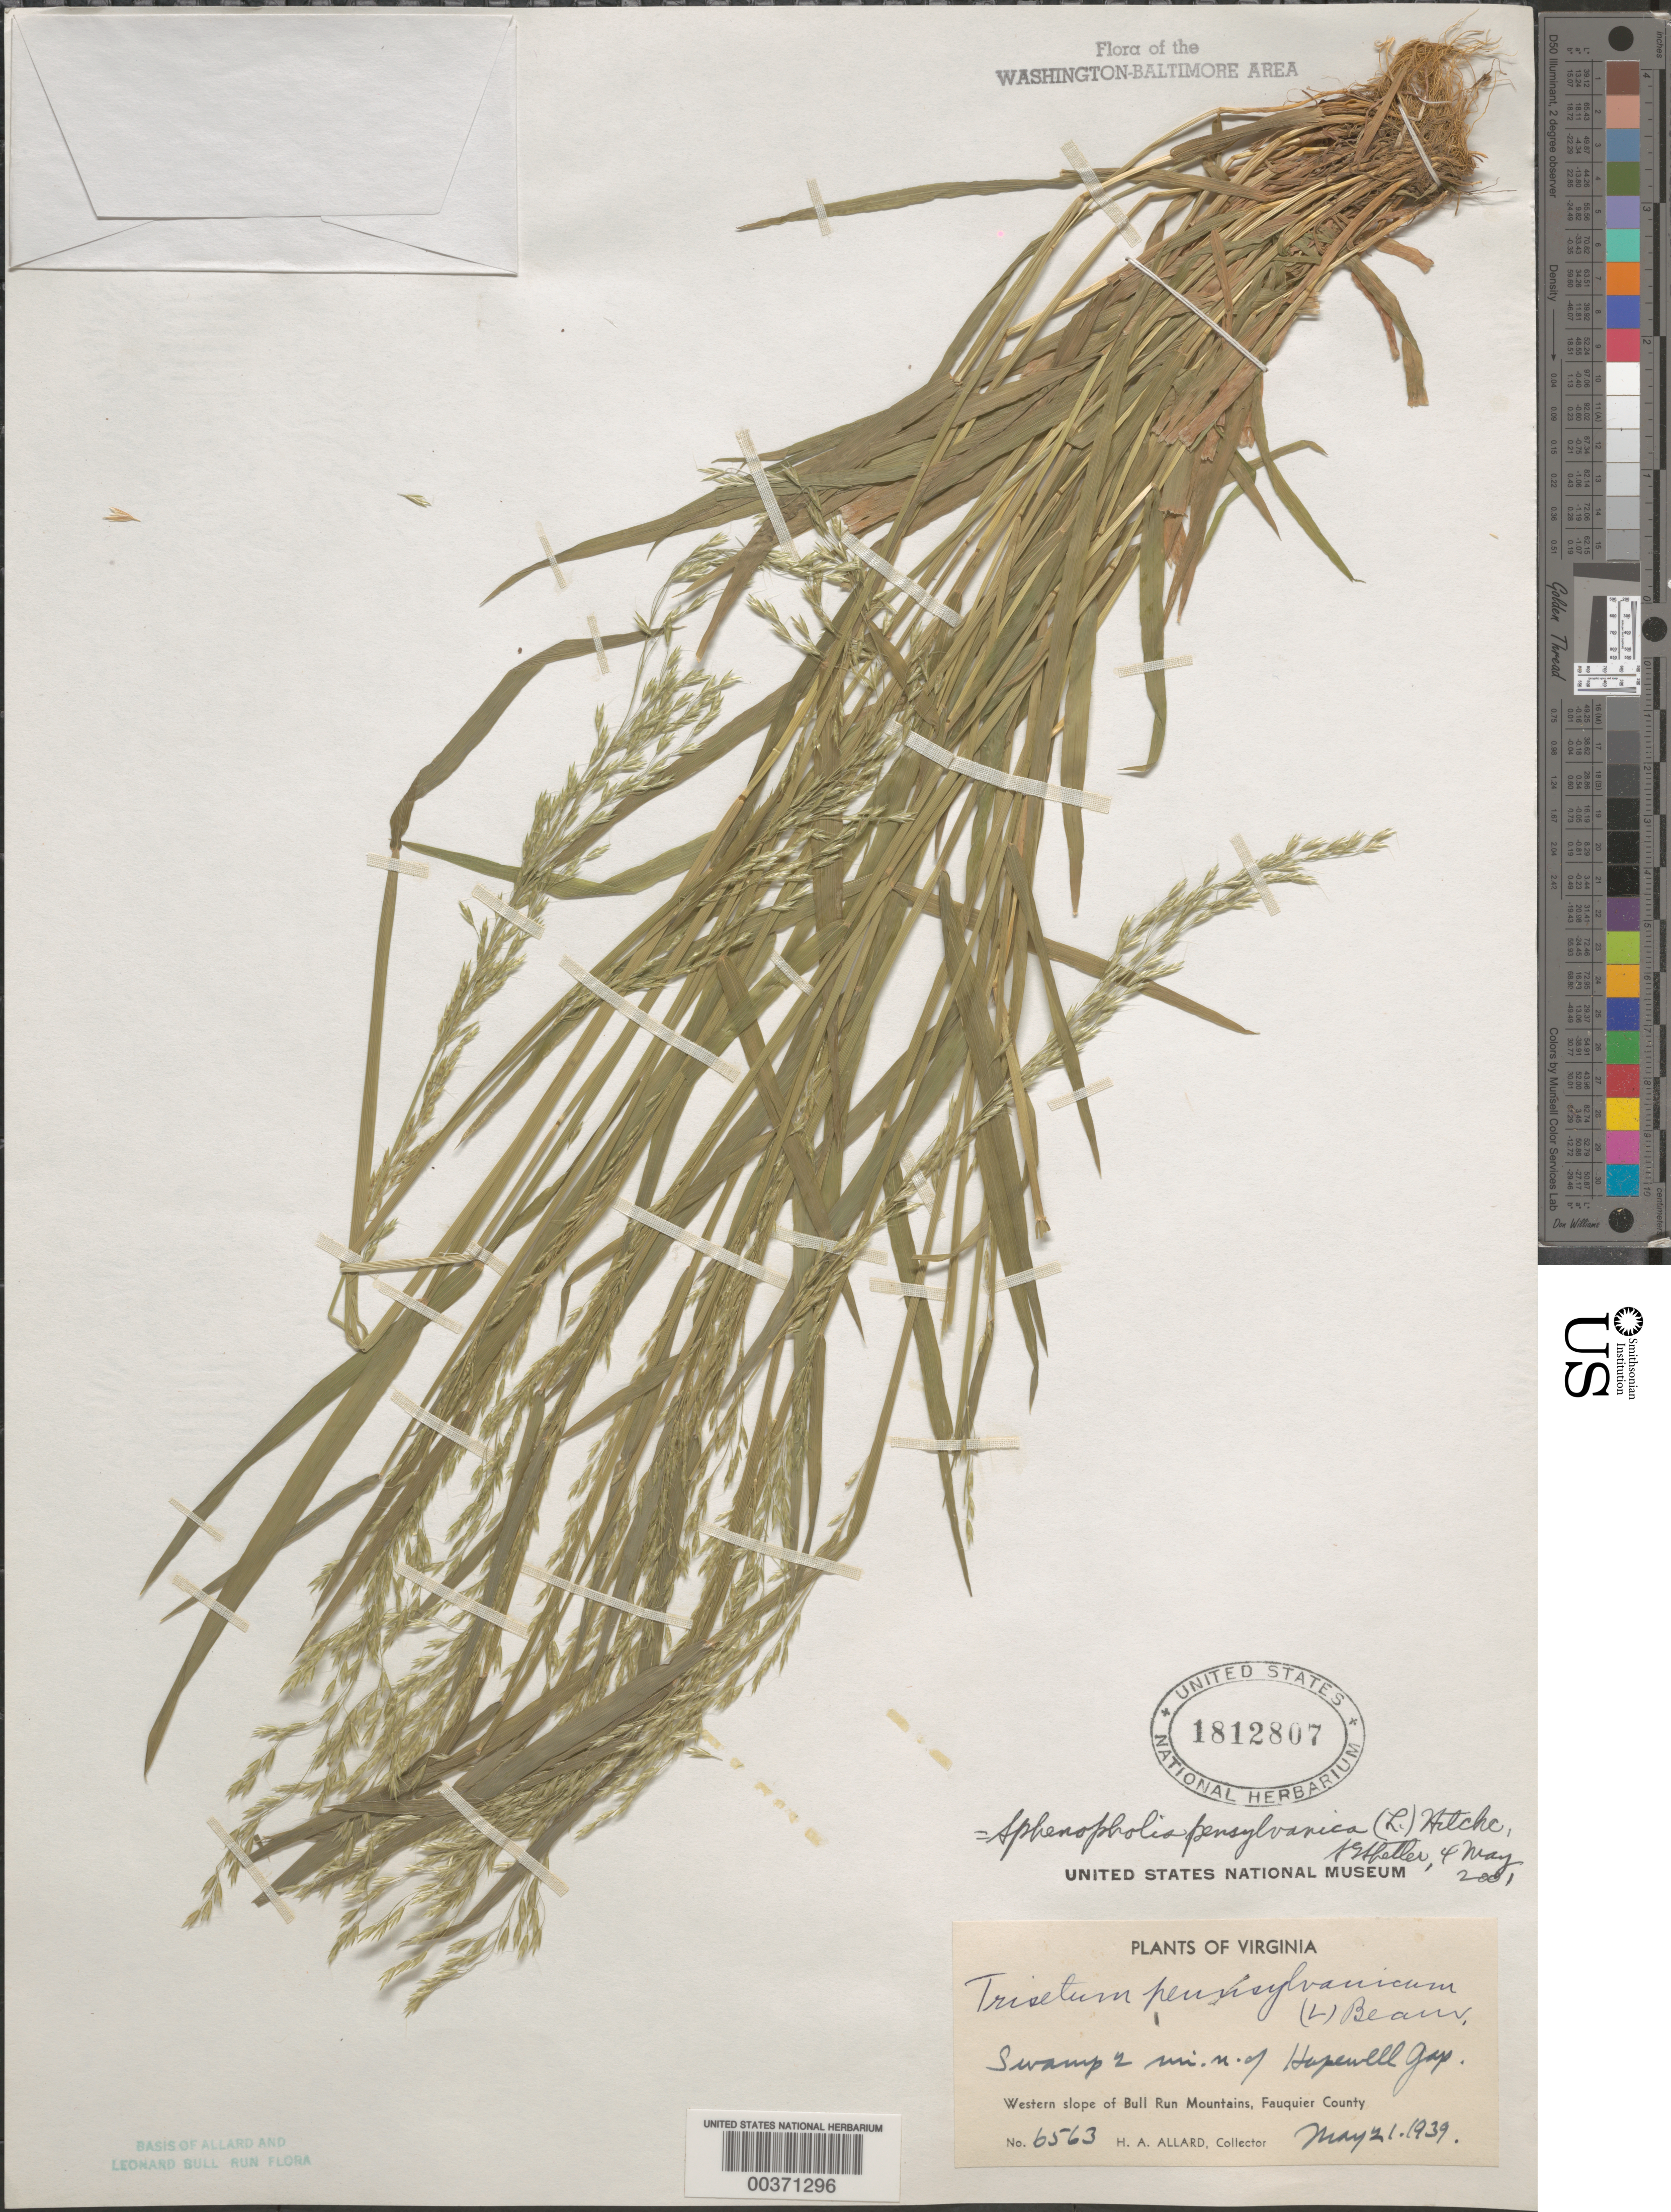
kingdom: Plantae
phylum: Tracheophyta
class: Liliopsida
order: Poales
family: Poaceae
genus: Sphenopholis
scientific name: Sphenopholis pensylvanica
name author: (L.) Hitchc.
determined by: Shetler, Stanwyn G., (US), NMNH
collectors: H. A. Allard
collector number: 6563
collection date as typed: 21 May 1939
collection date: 1939-05-21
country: United States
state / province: Virginia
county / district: Fauquier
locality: North of Hopewell Gap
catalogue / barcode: US 1812807